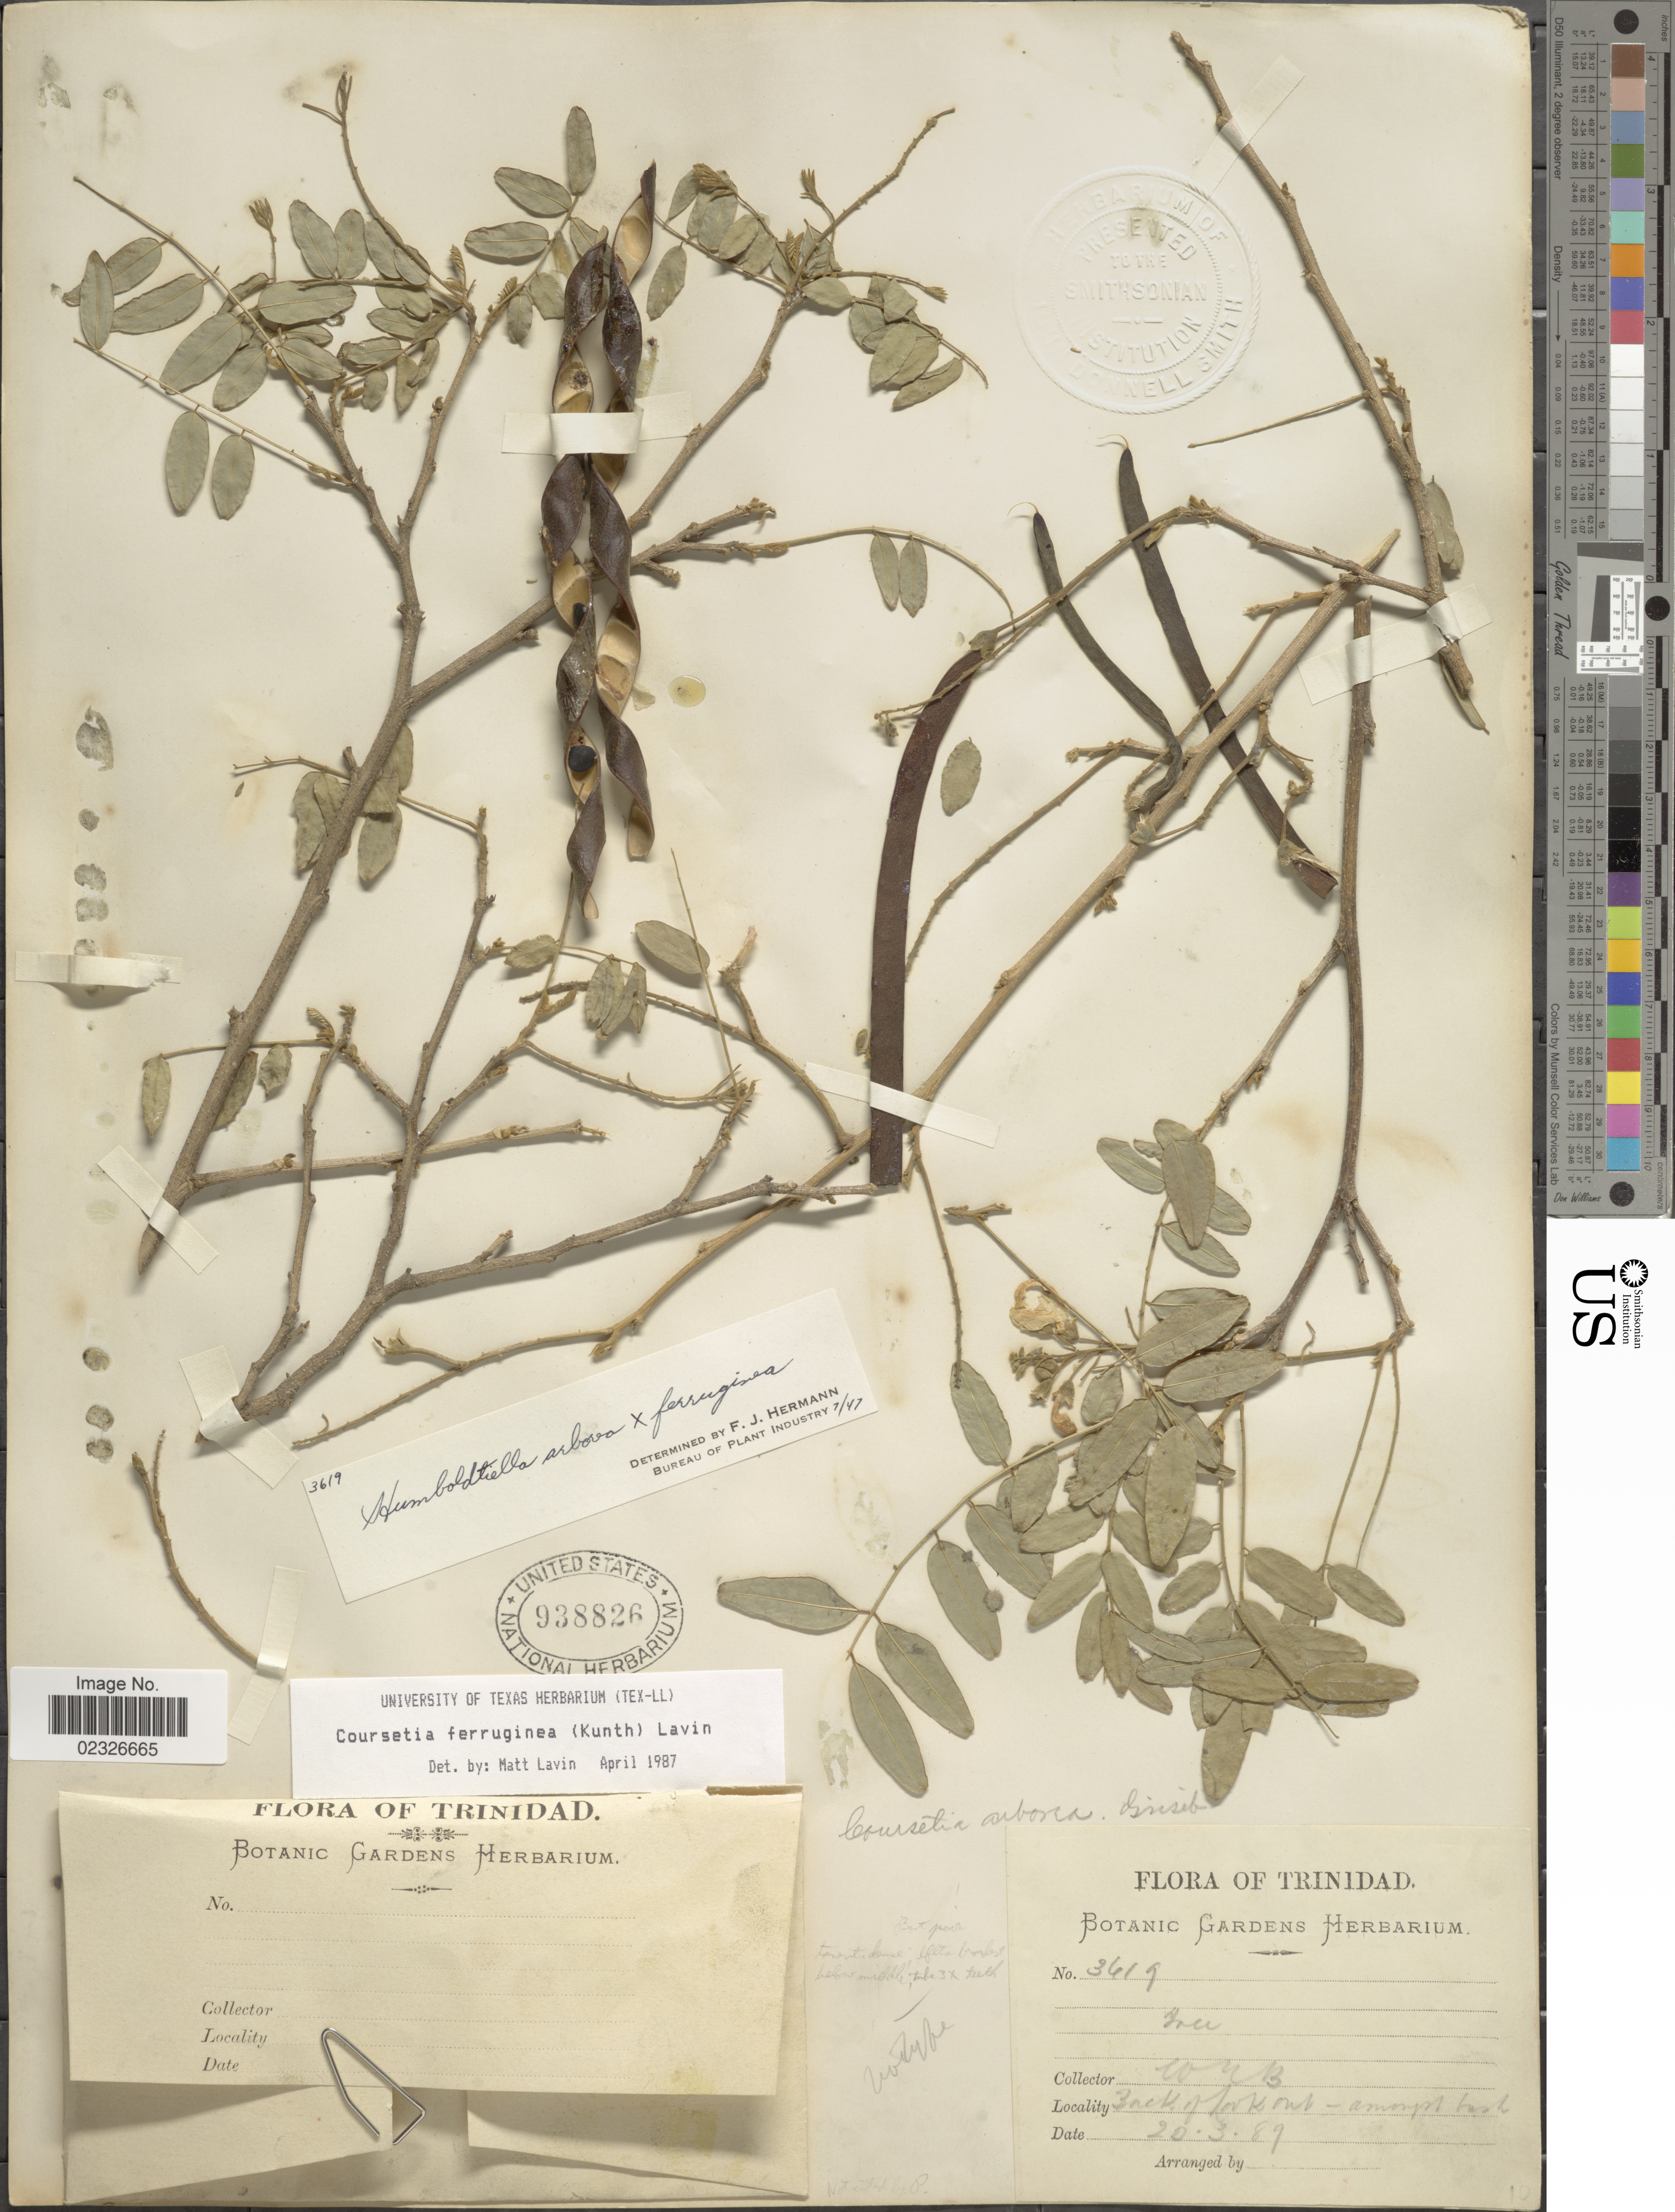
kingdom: Plantae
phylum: Tracheophyta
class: Magnoliopsida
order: Fabales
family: Fabaceae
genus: Coursetia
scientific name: Coursetia ferruginea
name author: (Kunth) Lavin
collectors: W. W. B.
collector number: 3619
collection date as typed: Transcribed d/m/y: 20/3/89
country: Trinidad and Tobago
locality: Trinidad. Back of Lookout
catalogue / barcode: US 938826